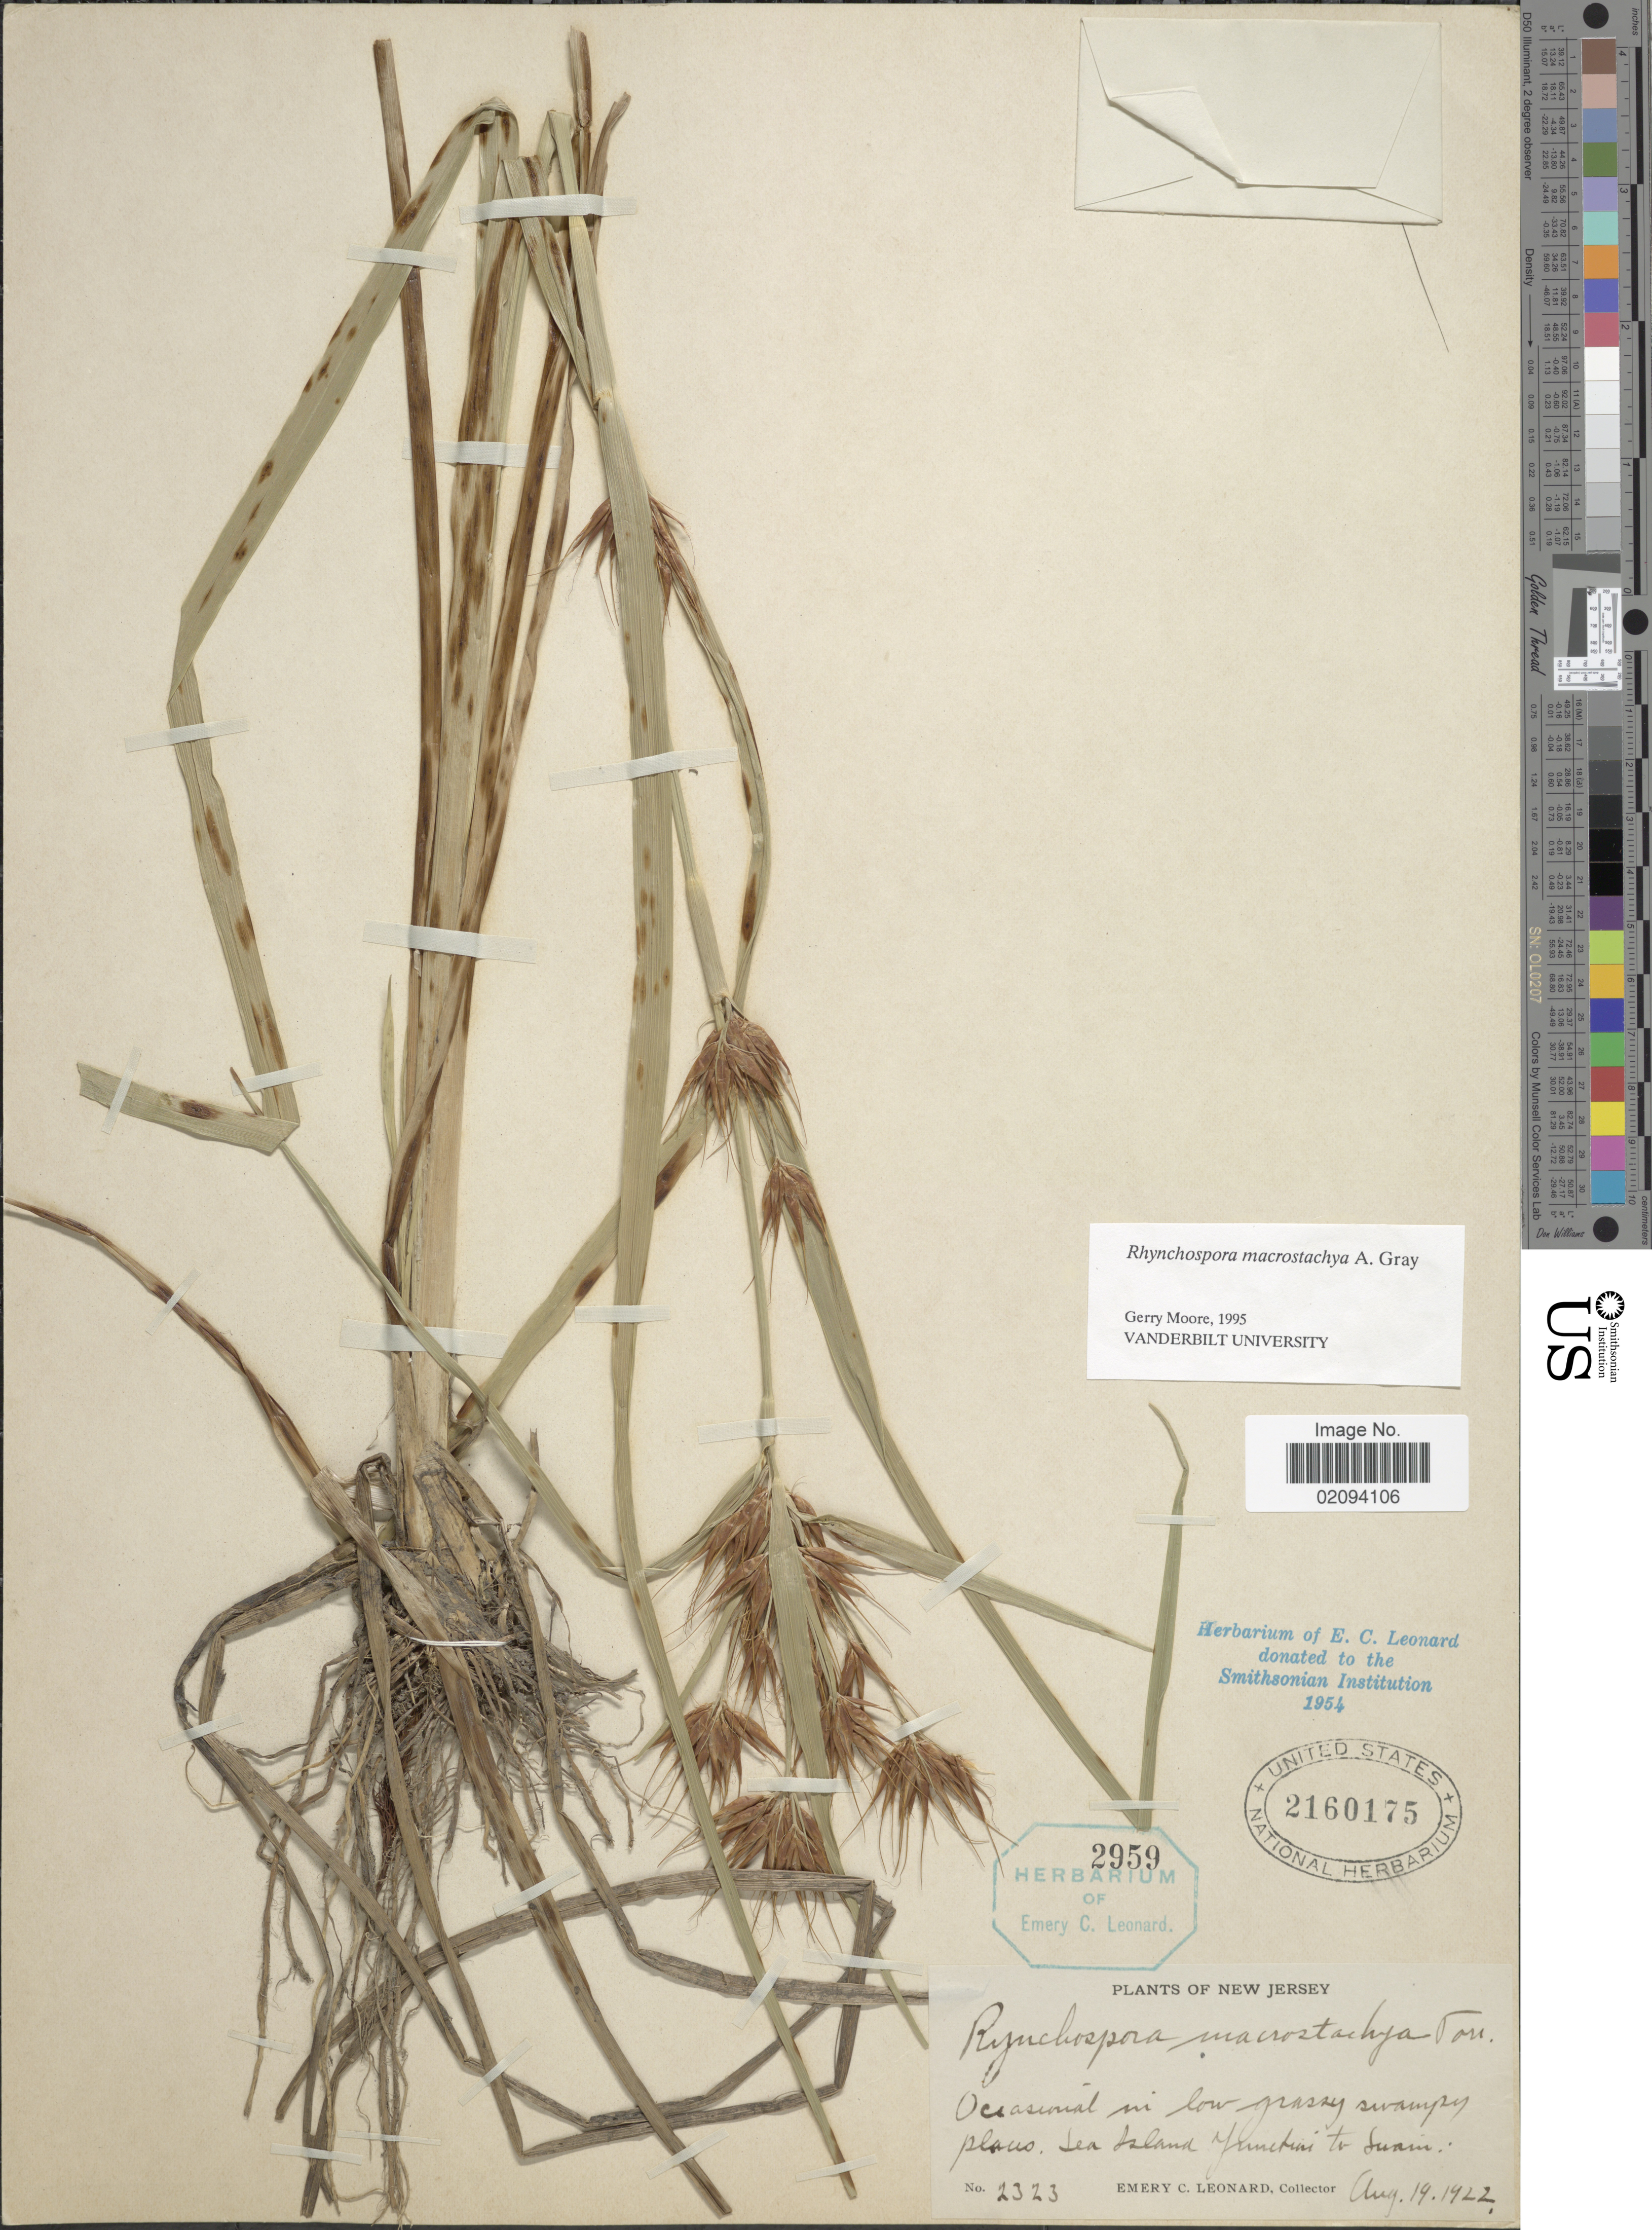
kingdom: Plantae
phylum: Tracheophyta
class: Liliopsida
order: Poales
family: Cyperaceae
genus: Rhynchospora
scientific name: Rhynchospora macrostachya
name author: Torr. ex A. Gray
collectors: E. C. Leonard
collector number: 2323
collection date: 1922-08-19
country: United States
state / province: New Jersey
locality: Sea Island Junction to Swain.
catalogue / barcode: US 2160175